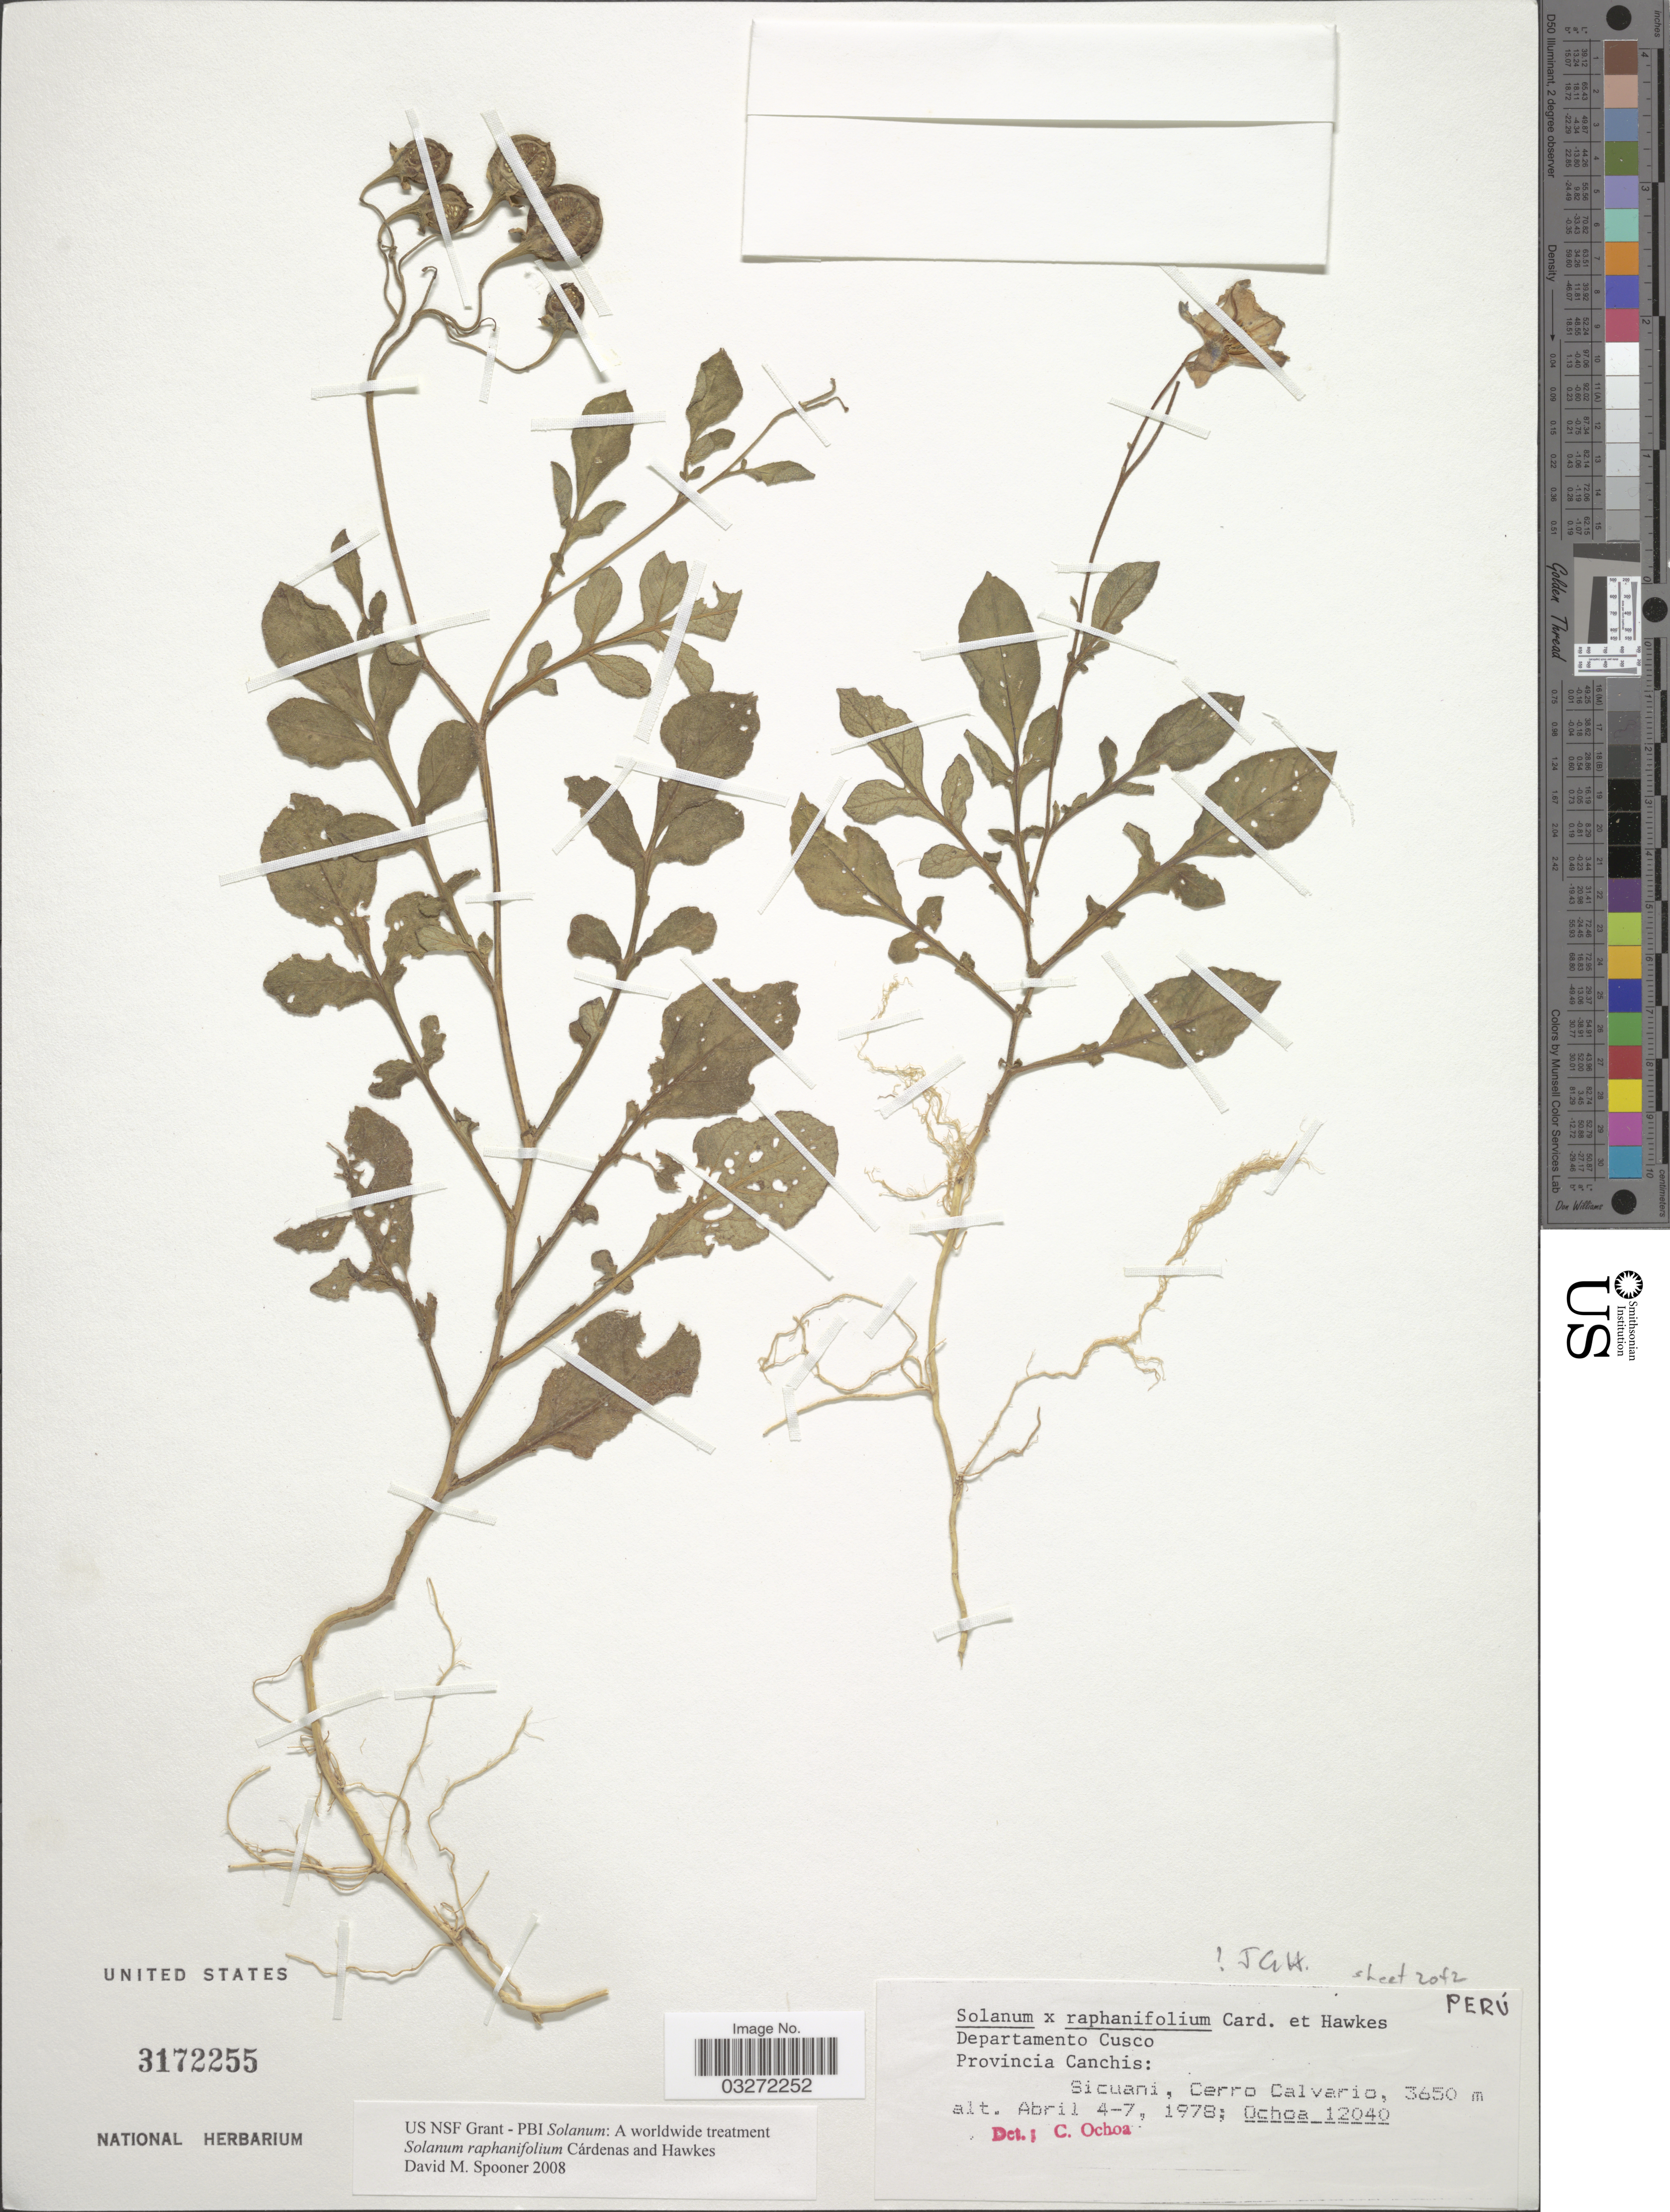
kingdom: Plantae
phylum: Tracheophyta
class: Magnoliopsida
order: Solanales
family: Solanaceae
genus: Solanum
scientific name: Solanum raphanifolium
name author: Cárdenas & Hawkes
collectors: -. Ochoa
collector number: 12040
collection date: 1978-04-04/1978-04-07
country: Peru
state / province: Cusco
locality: Departamento Cusco. Provincia Canchis: Sicuani, Cerro Calvario.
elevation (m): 3650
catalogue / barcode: US 3172255